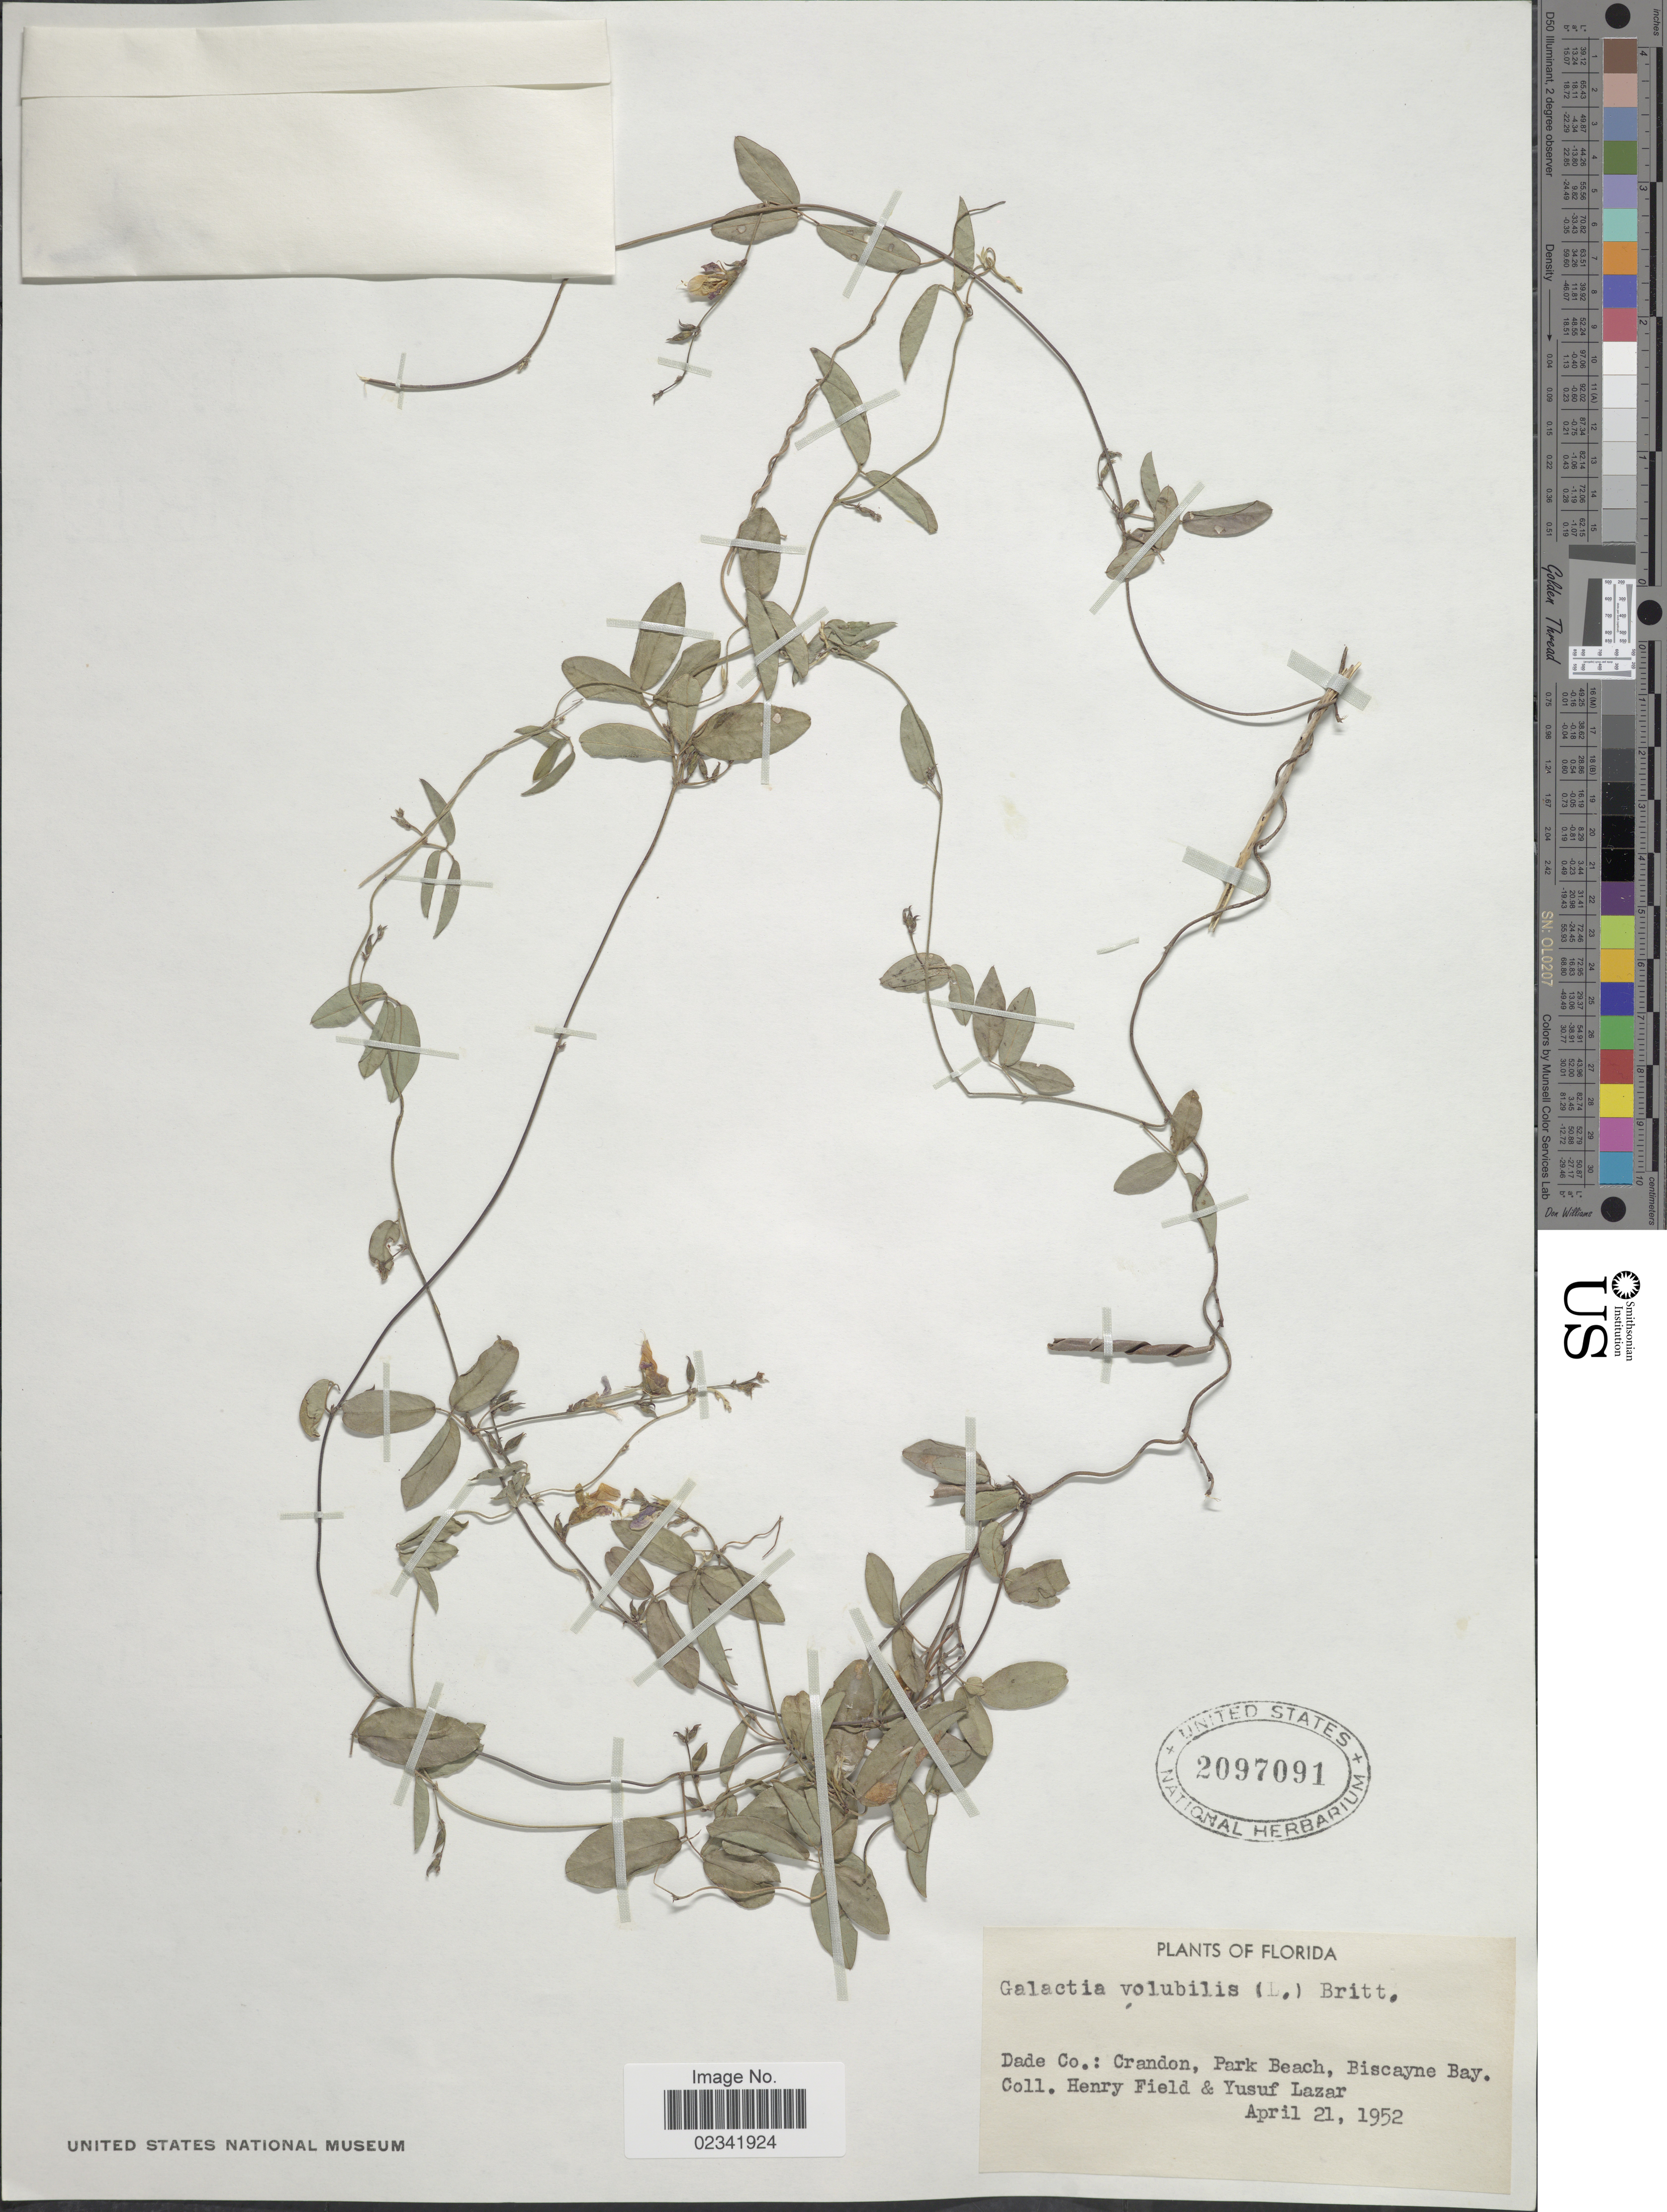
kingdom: Plantae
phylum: Tracheophyta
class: Magnoliopsida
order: Fabales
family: Fabaceae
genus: Galactia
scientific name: Galactia volubilis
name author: (L.) Britton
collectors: H. Field & Y. Lazar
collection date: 1952-04-21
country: United States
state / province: Florida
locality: Dade Co.: Crandon, Park Beach, Biscayne Bay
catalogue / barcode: US 2097091